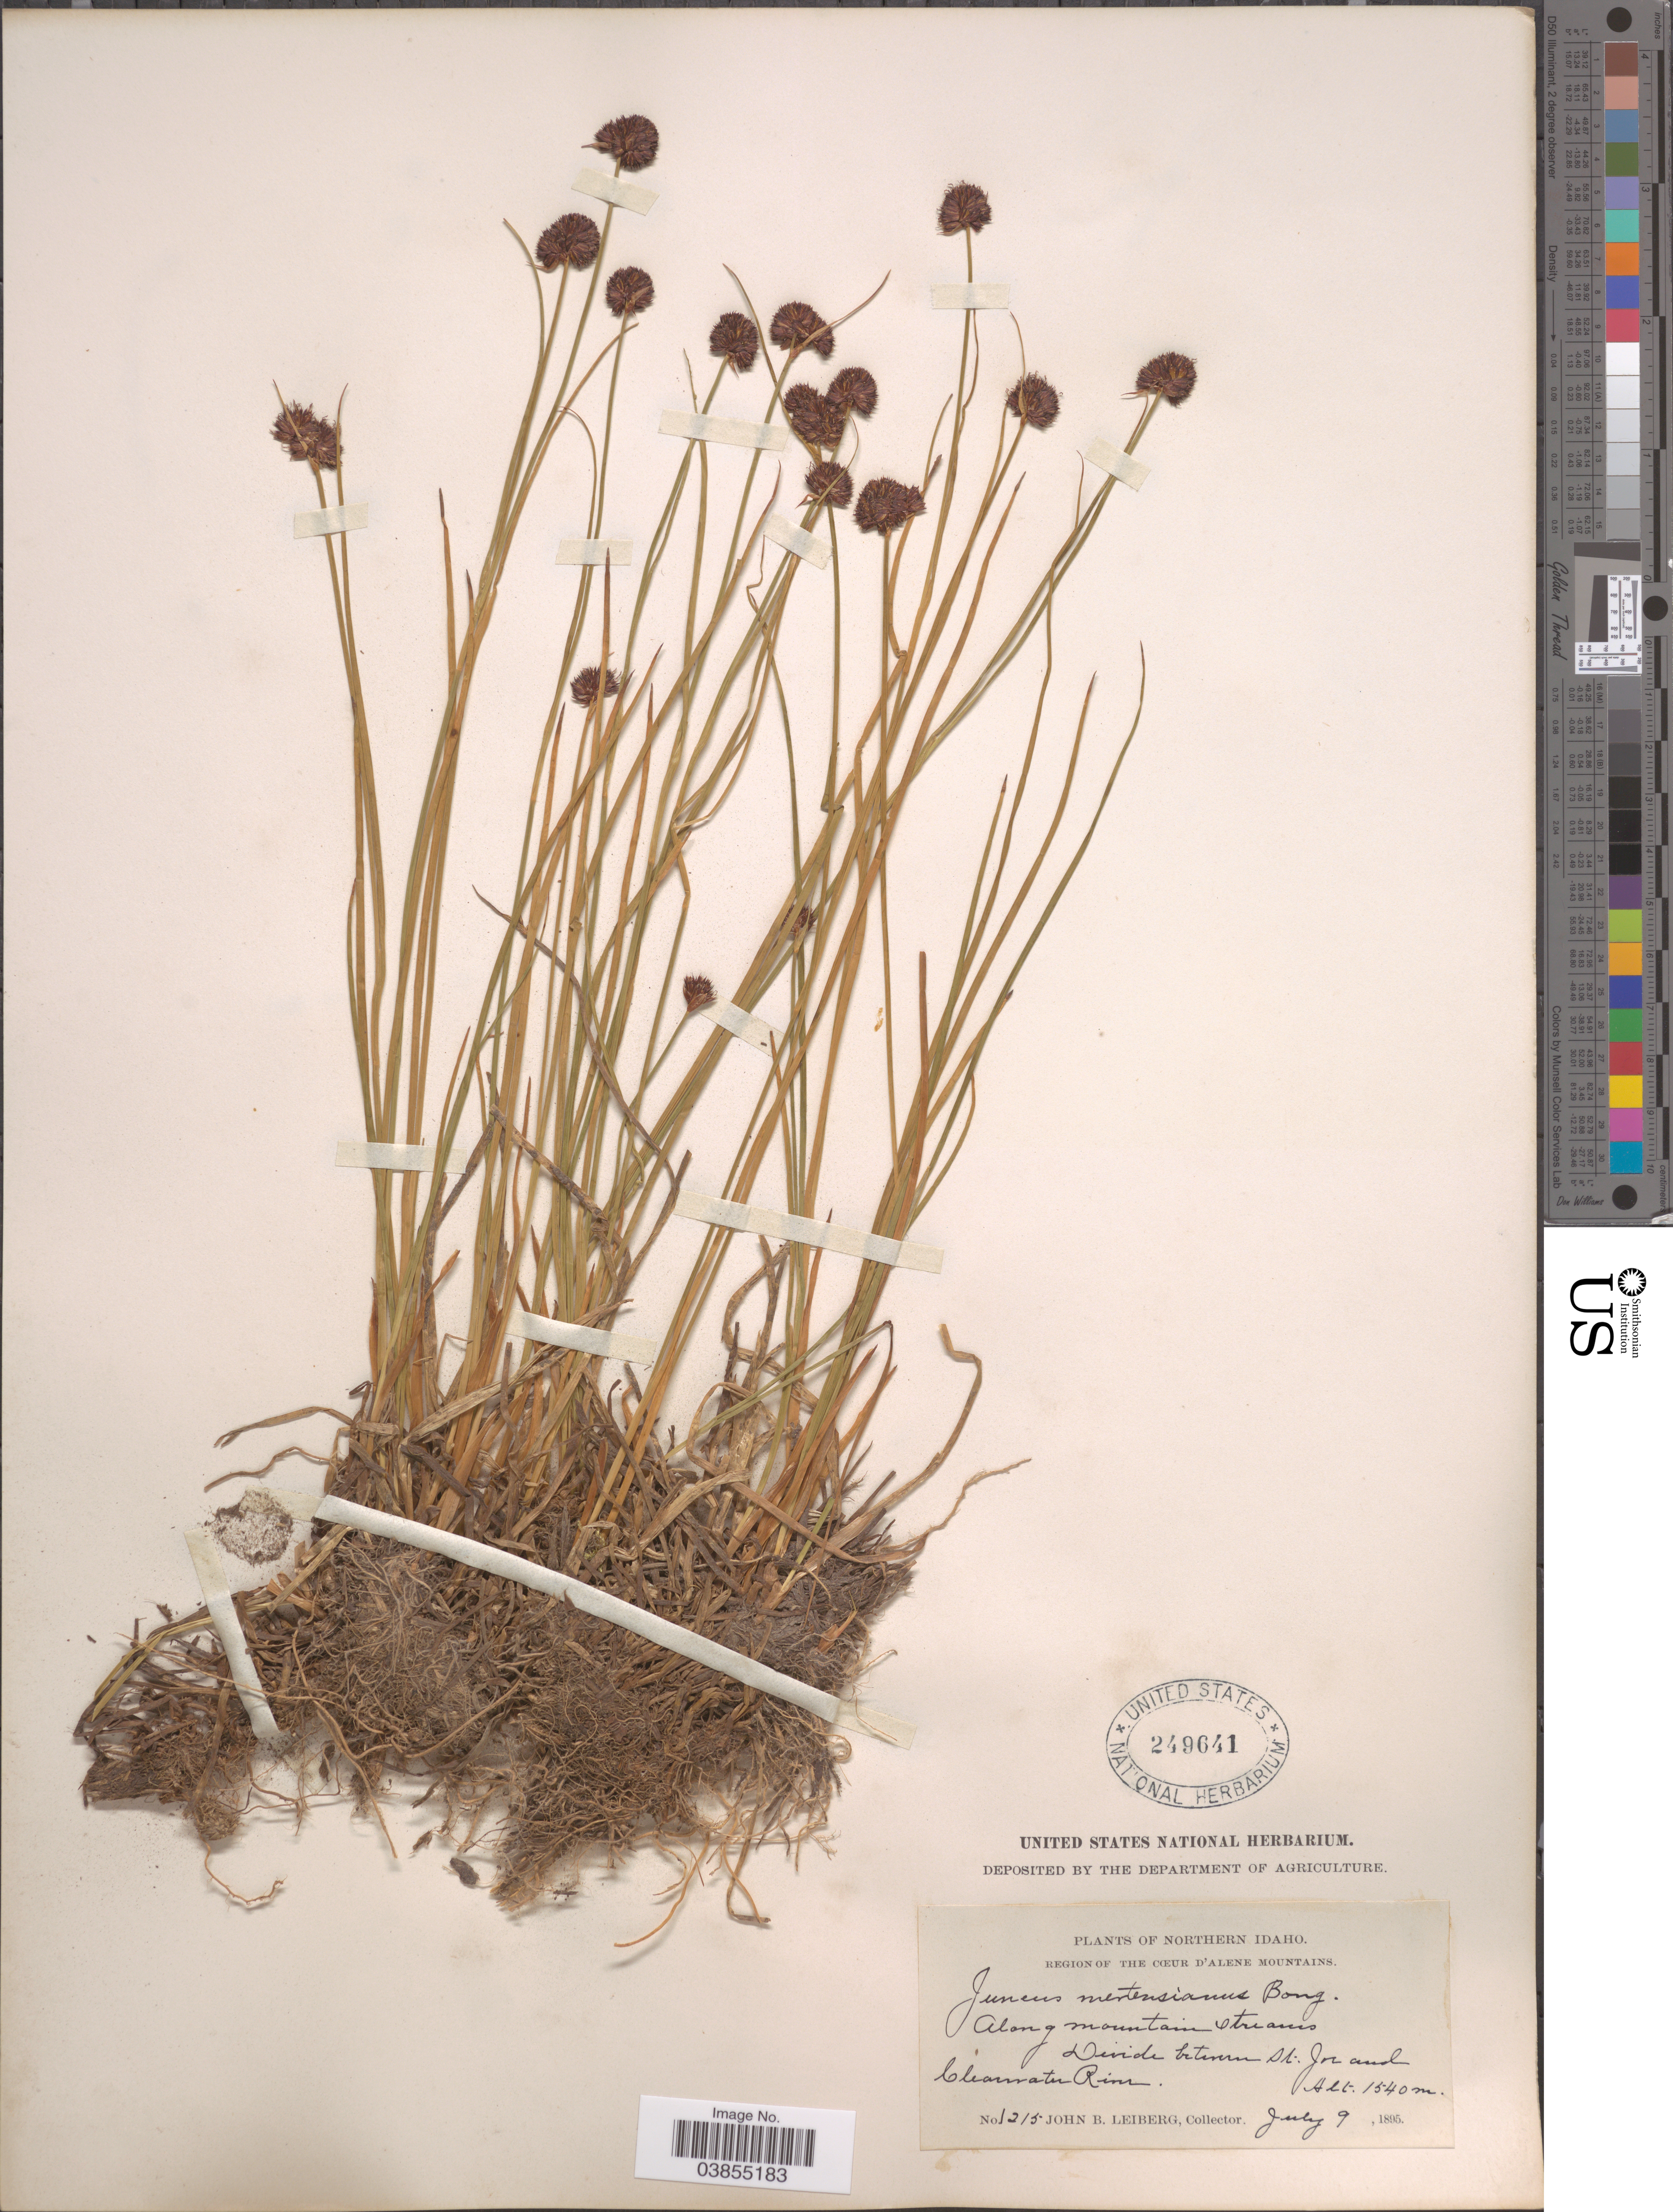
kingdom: Plantae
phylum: Tracheophyta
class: Liliopsida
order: Poales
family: Juncaceae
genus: Juncus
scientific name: Juncus mertensianus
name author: Bong.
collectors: J. B. Leiberg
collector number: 1215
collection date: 1895-07-09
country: United States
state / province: Idaho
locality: Northern Idaho. Region of the Coeur d'Alene Mountains. Along mountain streams Divide between St. Joe and Clearwater River.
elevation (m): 1540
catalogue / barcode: US 249641